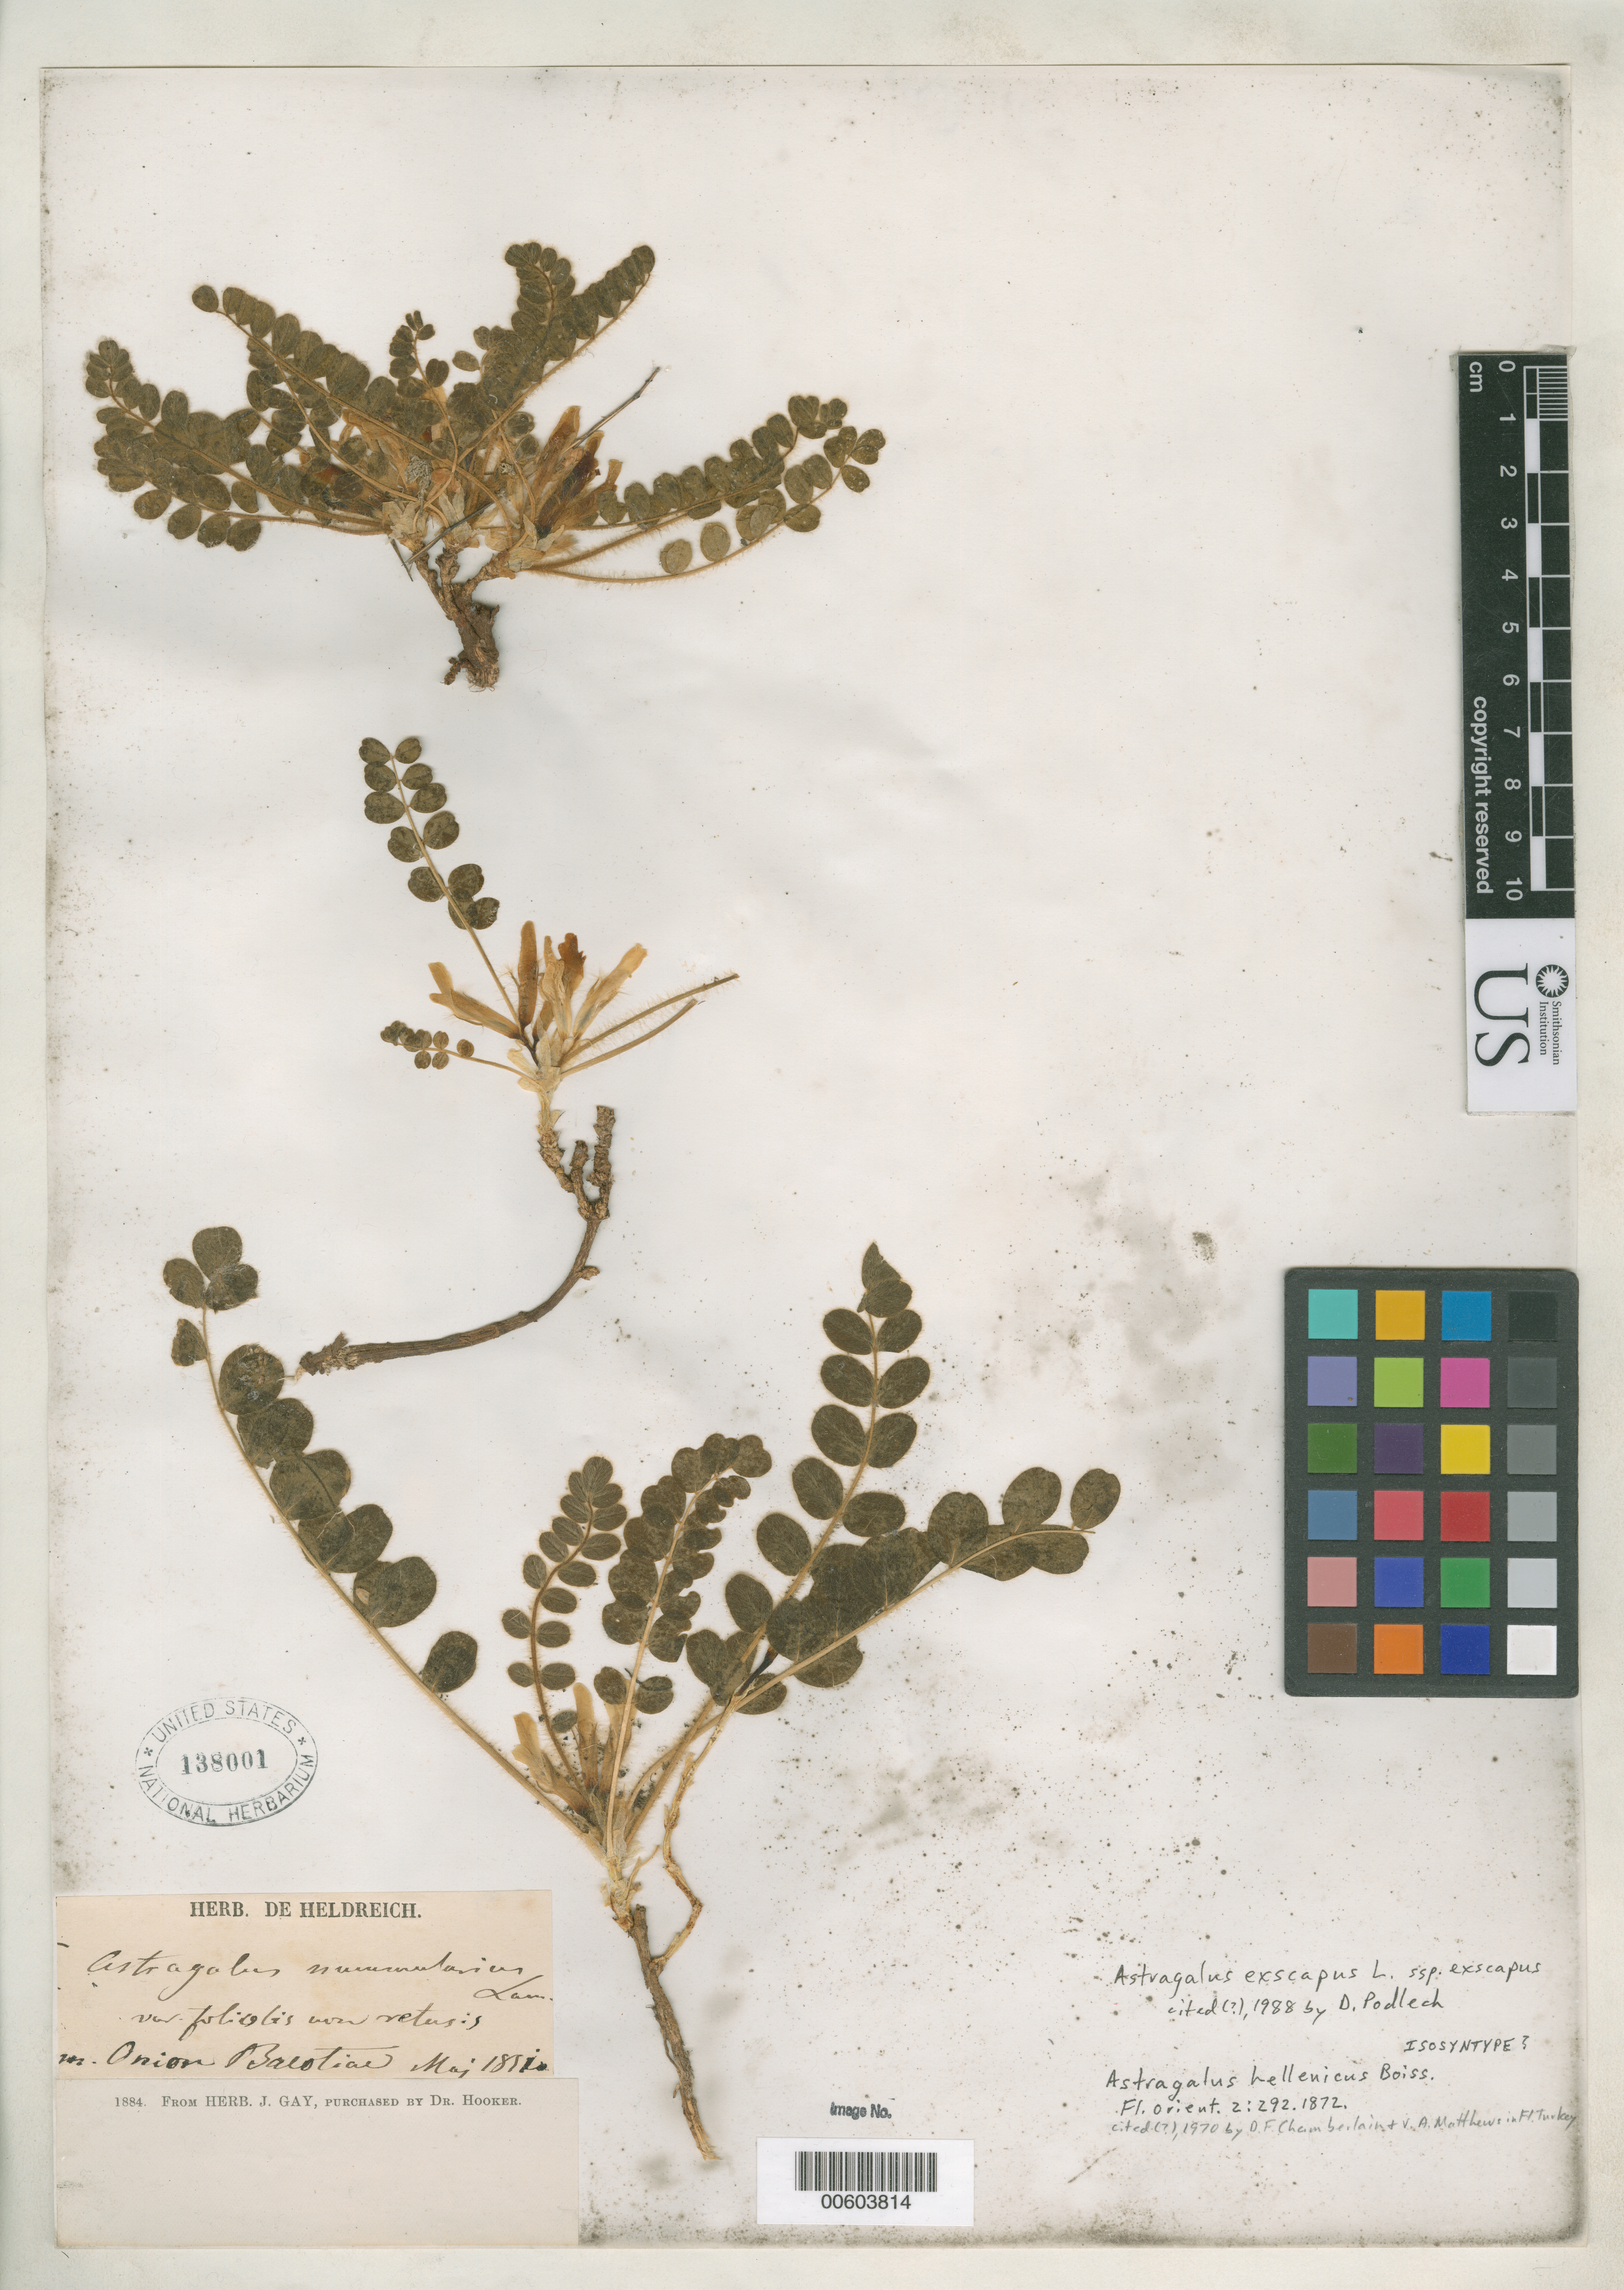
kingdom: Plantae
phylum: Tracheophyta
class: Magnoliopsida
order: Fabales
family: Fabaceae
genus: Astragalus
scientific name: Astragalus hellenicus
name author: Boiss.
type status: Possible Isosyntype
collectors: T. H. von Heldreich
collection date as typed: May 1851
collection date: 1851-05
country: Greece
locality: Onion Baeotiae.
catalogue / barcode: US 138001